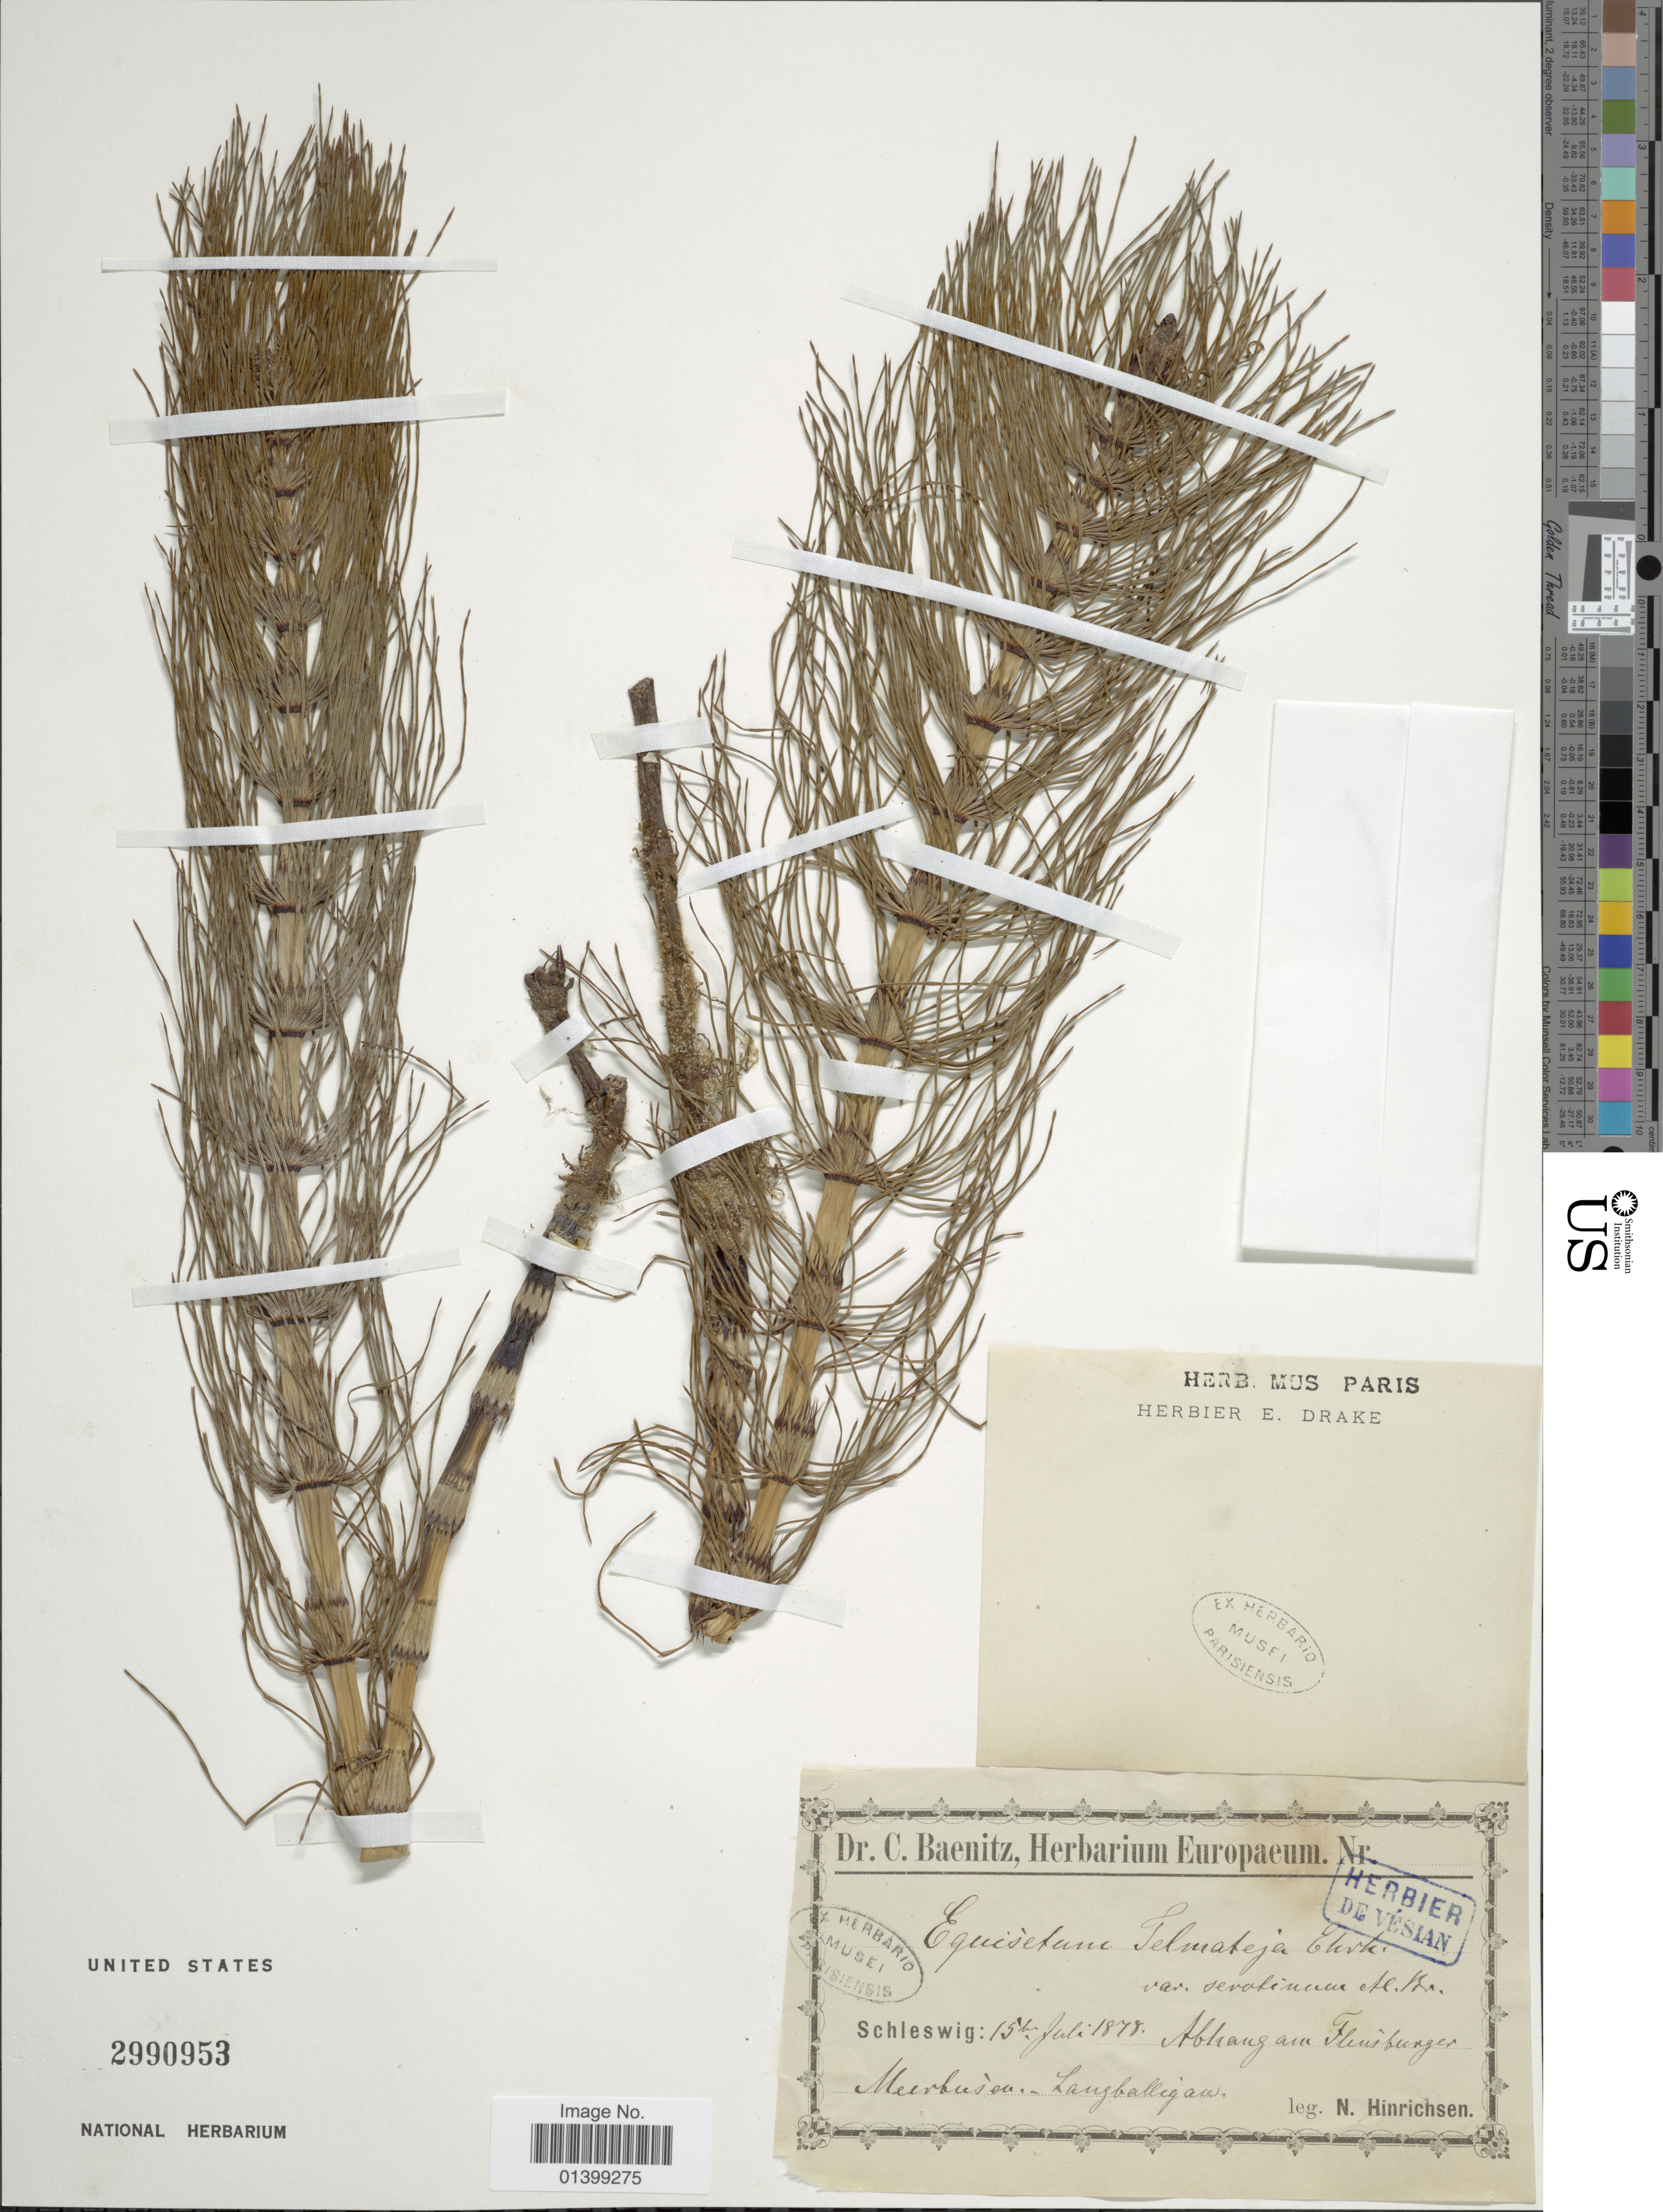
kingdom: Plantae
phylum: Tracheophyta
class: Polypodiopsida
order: Equisetales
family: Equisetaceae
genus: Equisetum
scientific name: Equisetum telmateia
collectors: N. Hinrichsen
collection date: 1878-07-15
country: Germany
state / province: Schleswig-Holstein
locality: Schleswig: Abhang am Flensburger Meerbusèn-Langballegau. [interpreted]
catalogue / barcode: US 2990953